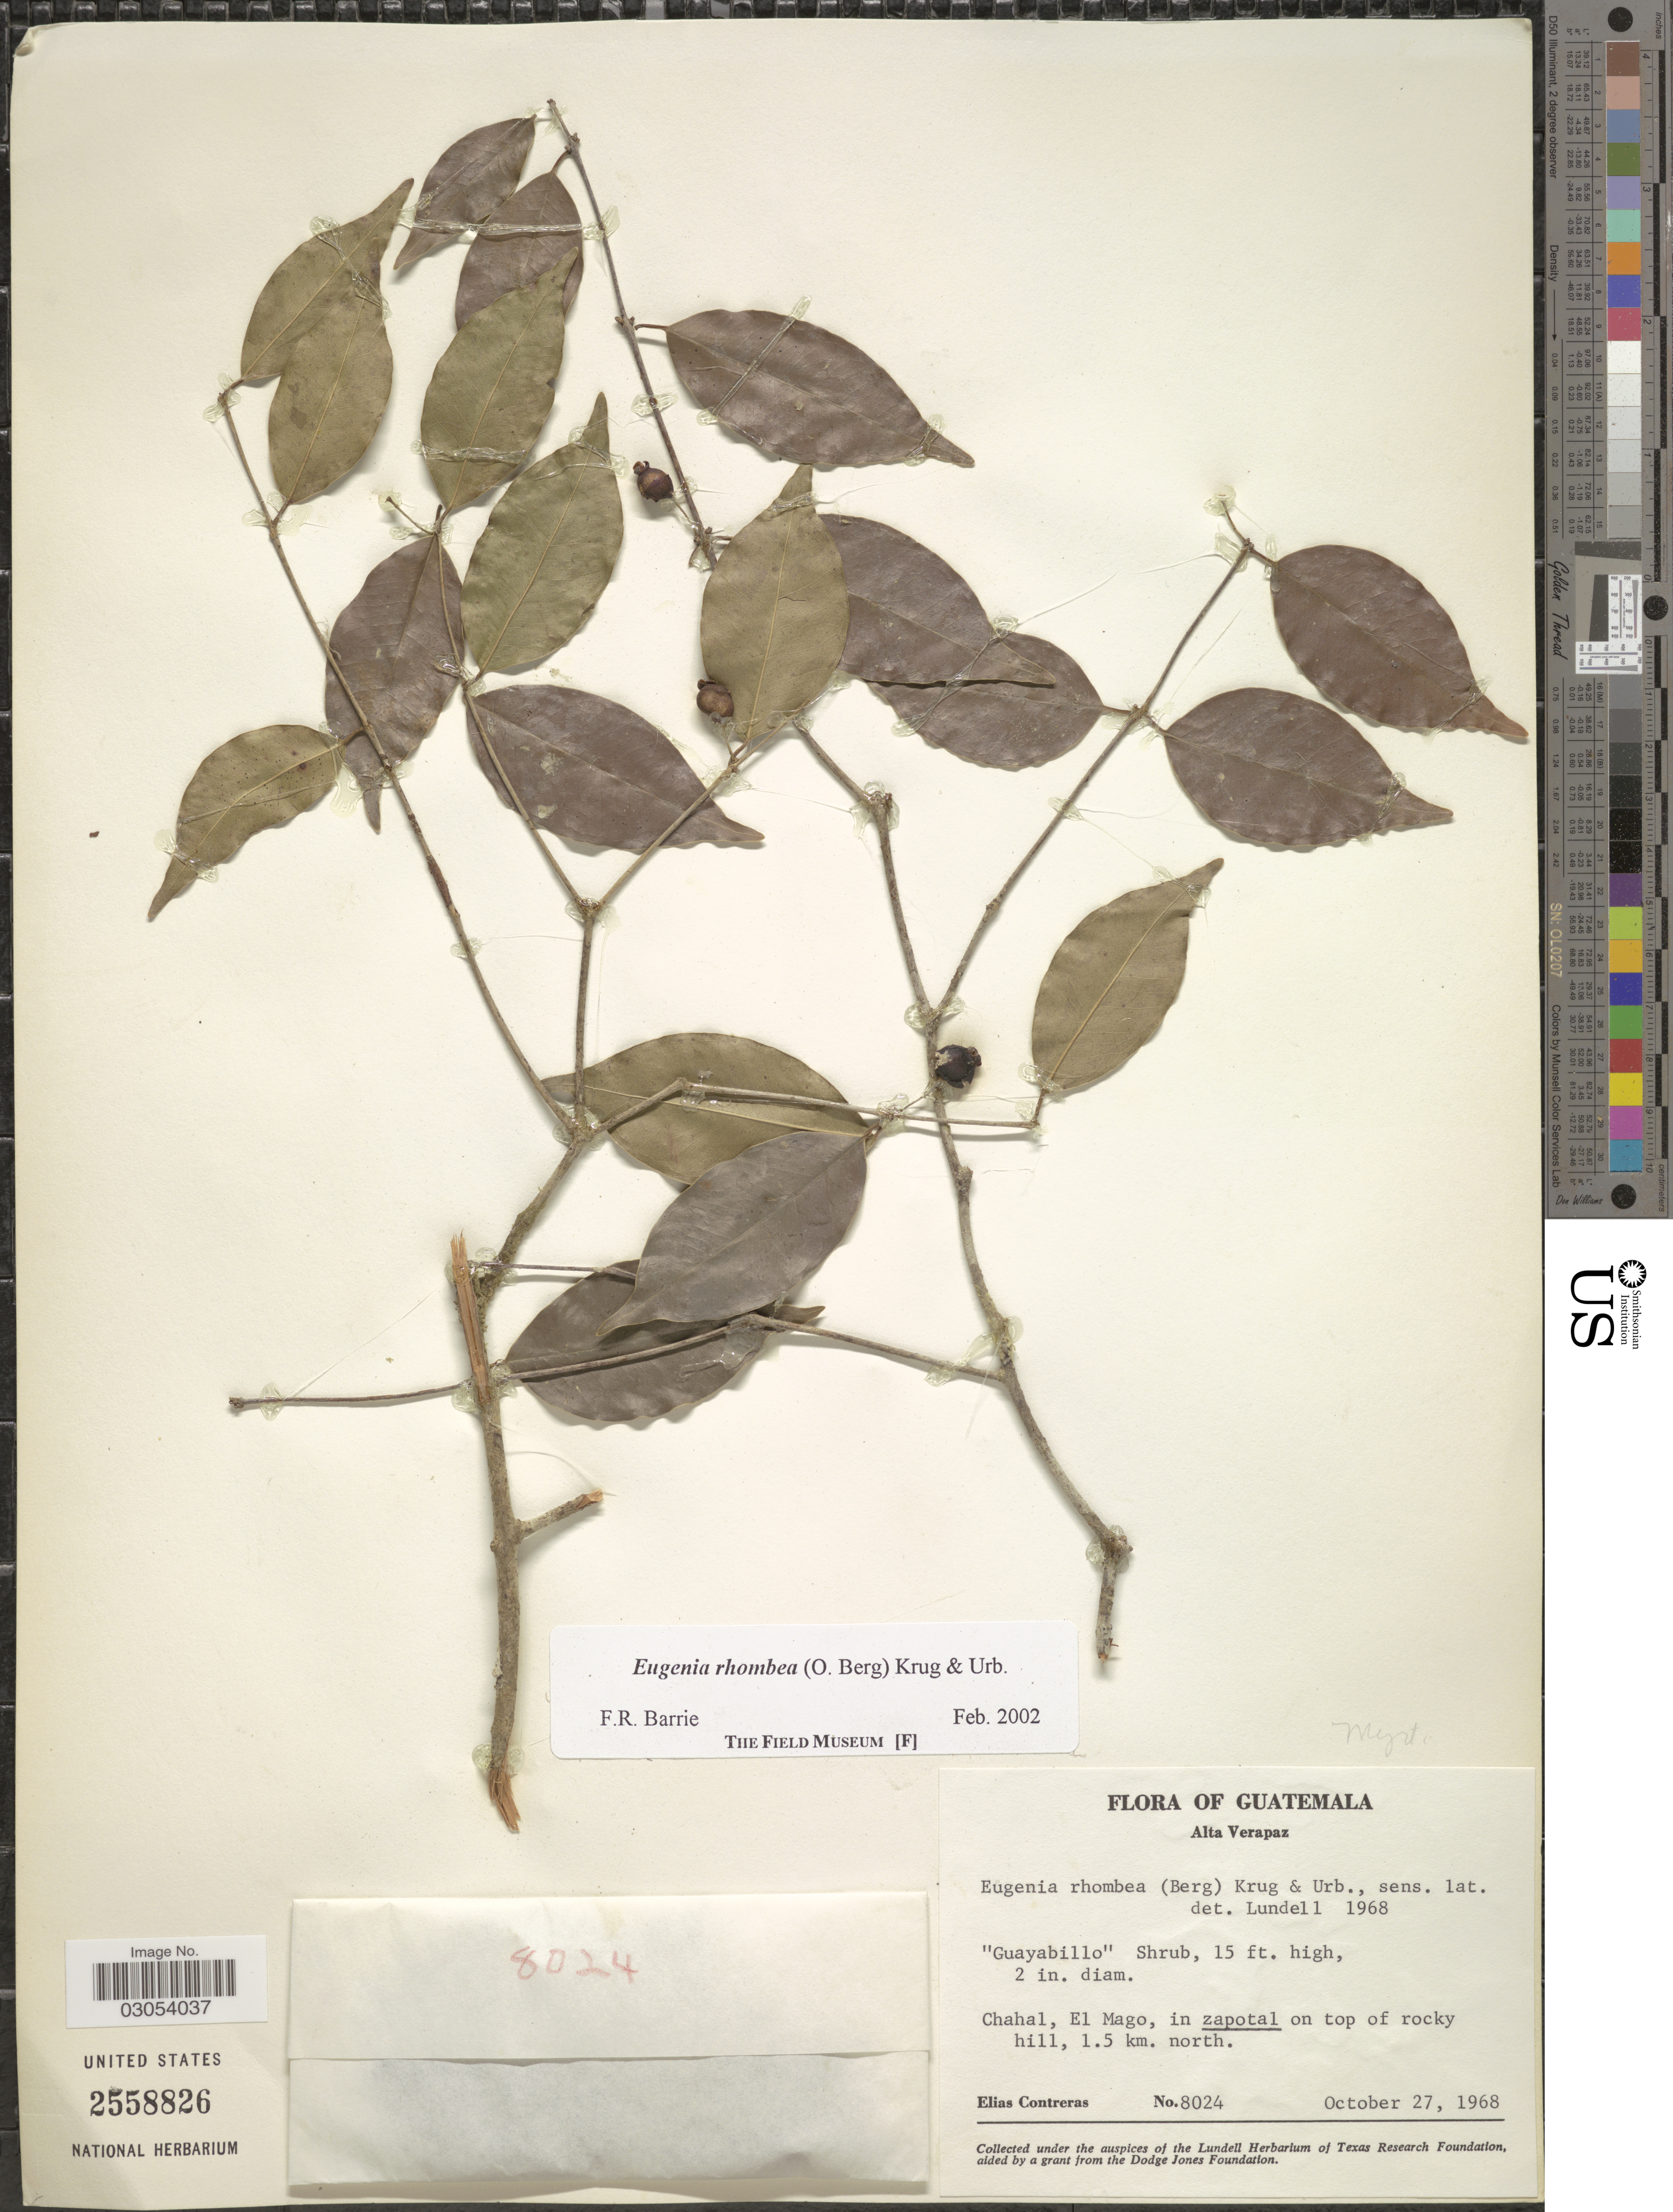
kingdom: Plantae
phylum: Tracheophyta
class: Magnoliopsida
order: Myrtales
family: Myrtaceae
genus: Eugenia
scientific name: Eugenia rhombea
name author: (O. Berg) Krug & Urb.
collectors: E. Contreras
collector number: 8024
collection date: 1968-10-27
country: Guatemala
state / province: Alta Verapaz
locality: Chahal, El Mago, in zapotal on top of rocky hill, 1.5 km. north.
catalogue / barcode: US 2558826